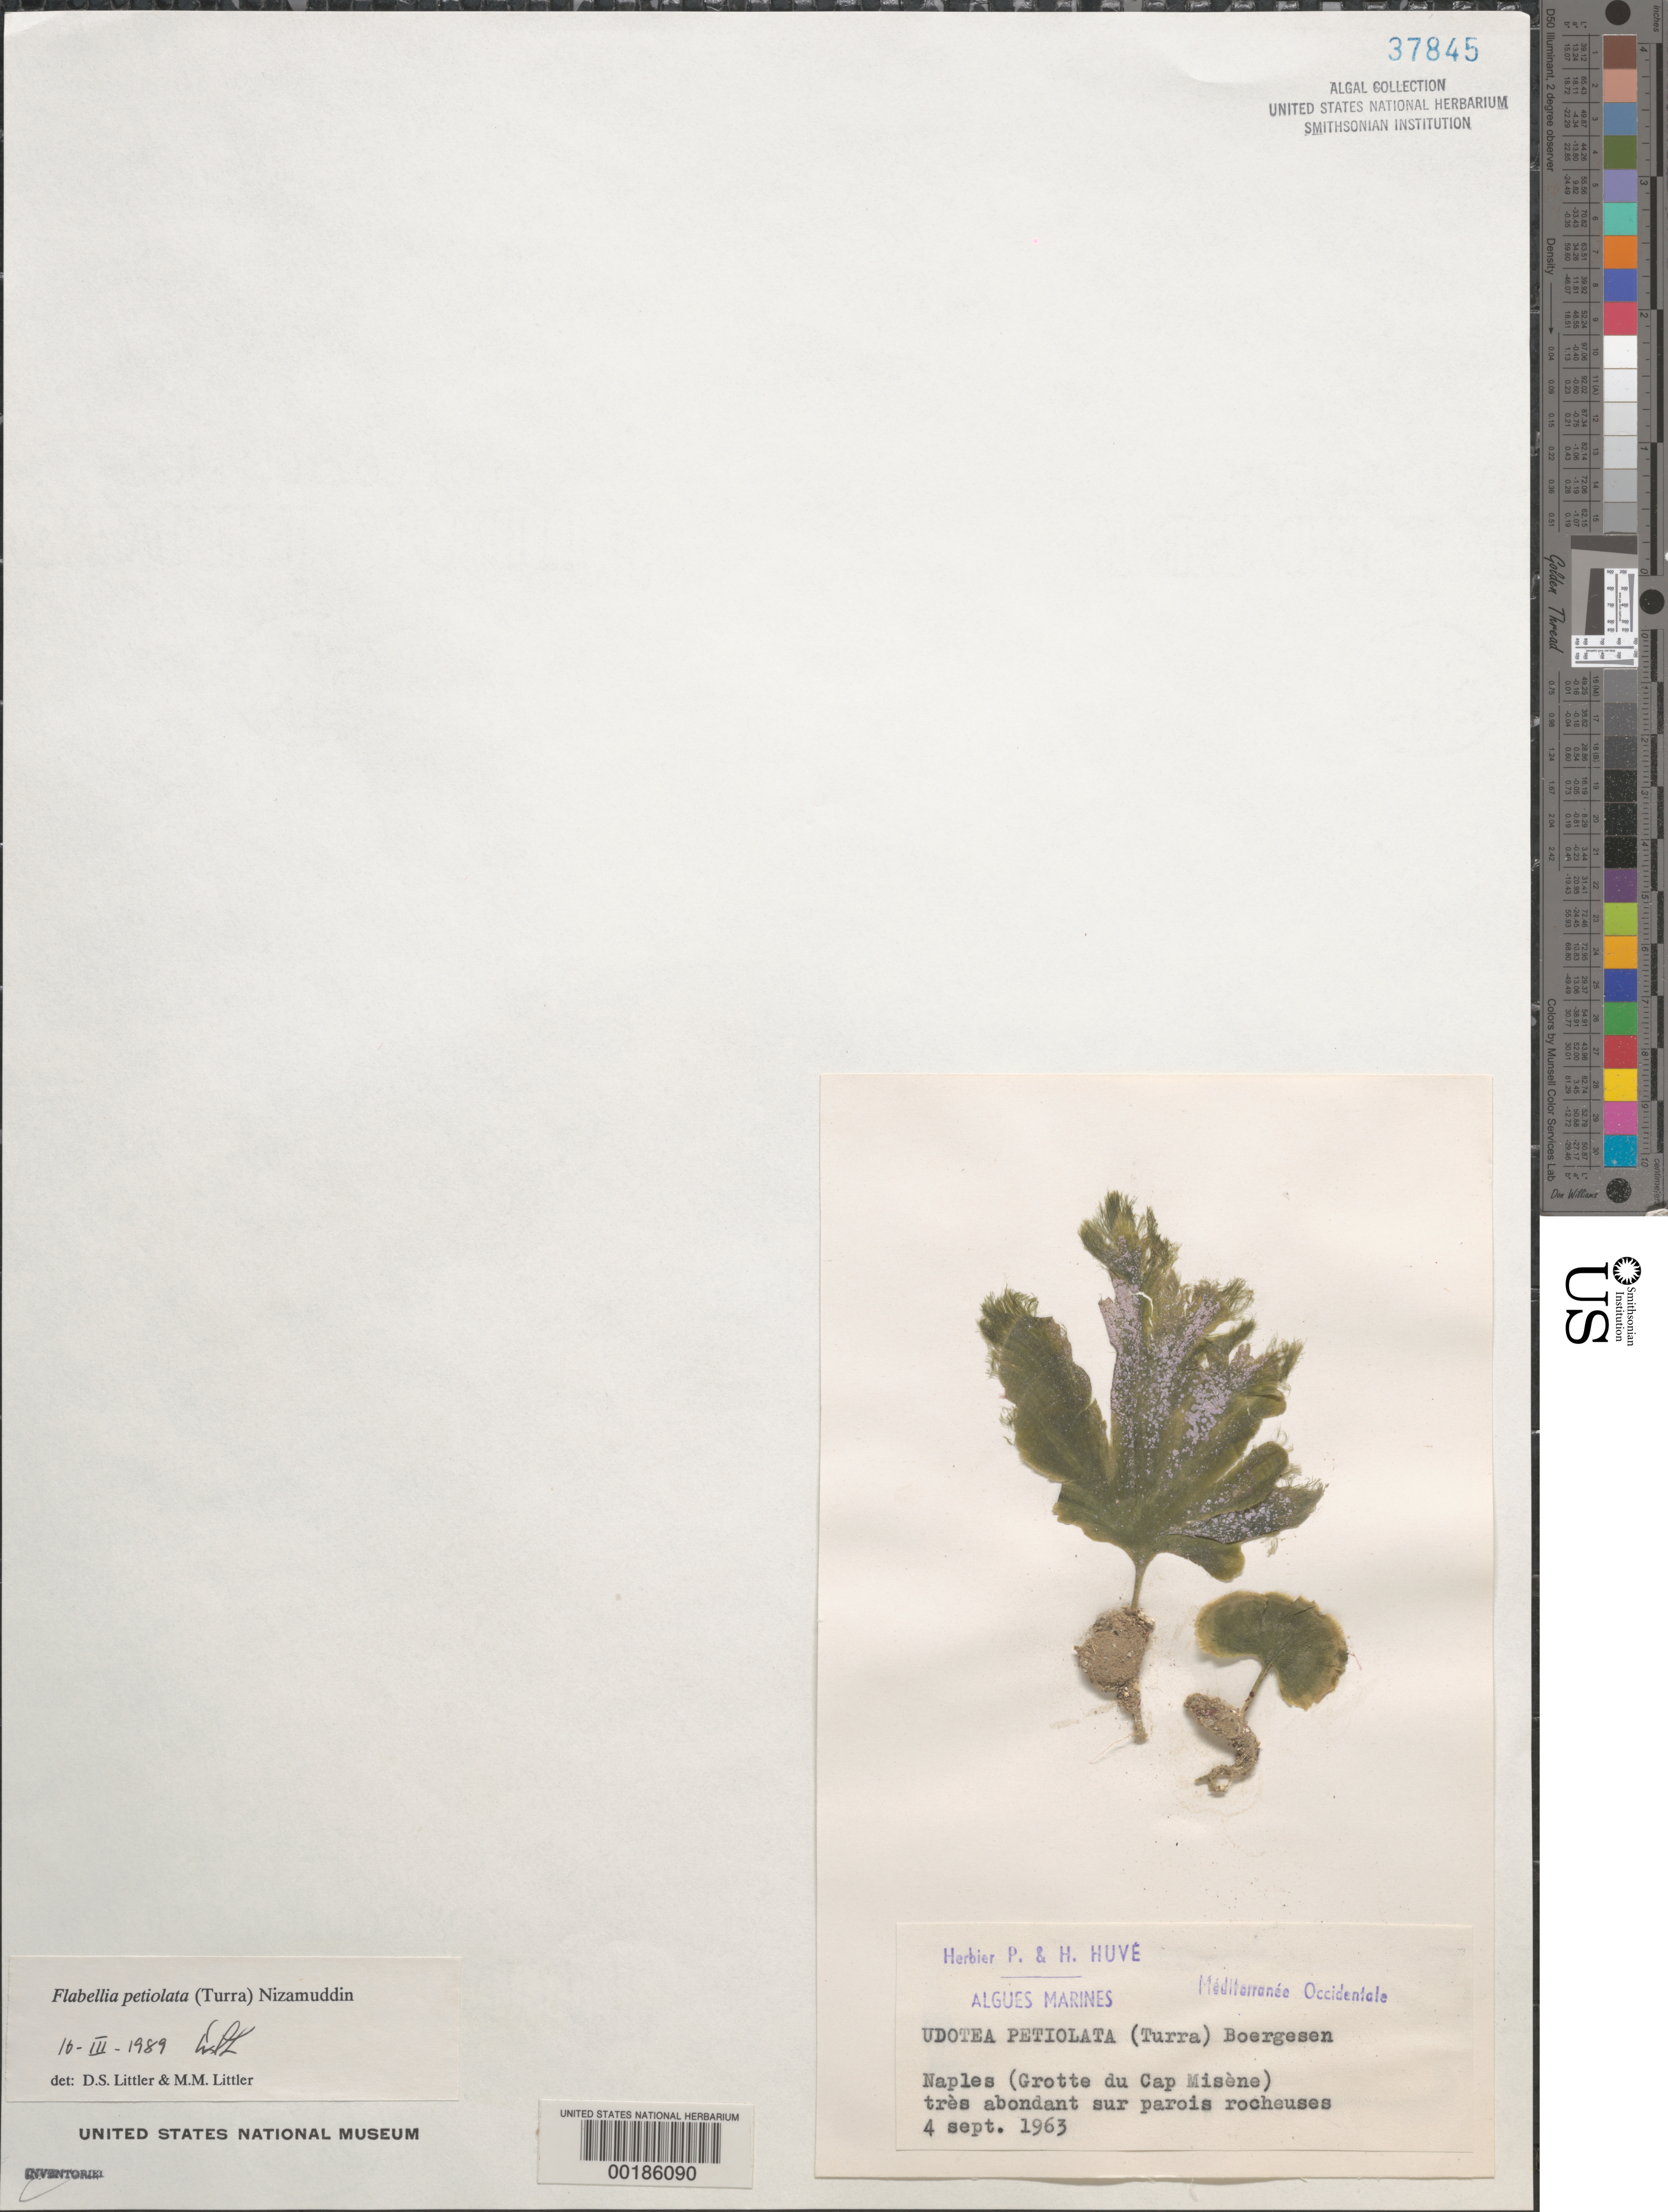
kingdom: Plantae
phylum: Chlorophyta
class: Ulvophyceae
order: Bryopsidales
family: Codiaceae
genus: Flabellia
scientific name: Flabellia petiolata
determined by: Littler, D. S.; Littler, M. M.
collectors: P. Huve & H. Huve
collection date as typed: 04 Sep 1963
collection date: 1963-09-04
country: Italy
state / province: Campania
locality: Naples, grotte du cap misene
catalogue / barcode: US 37845